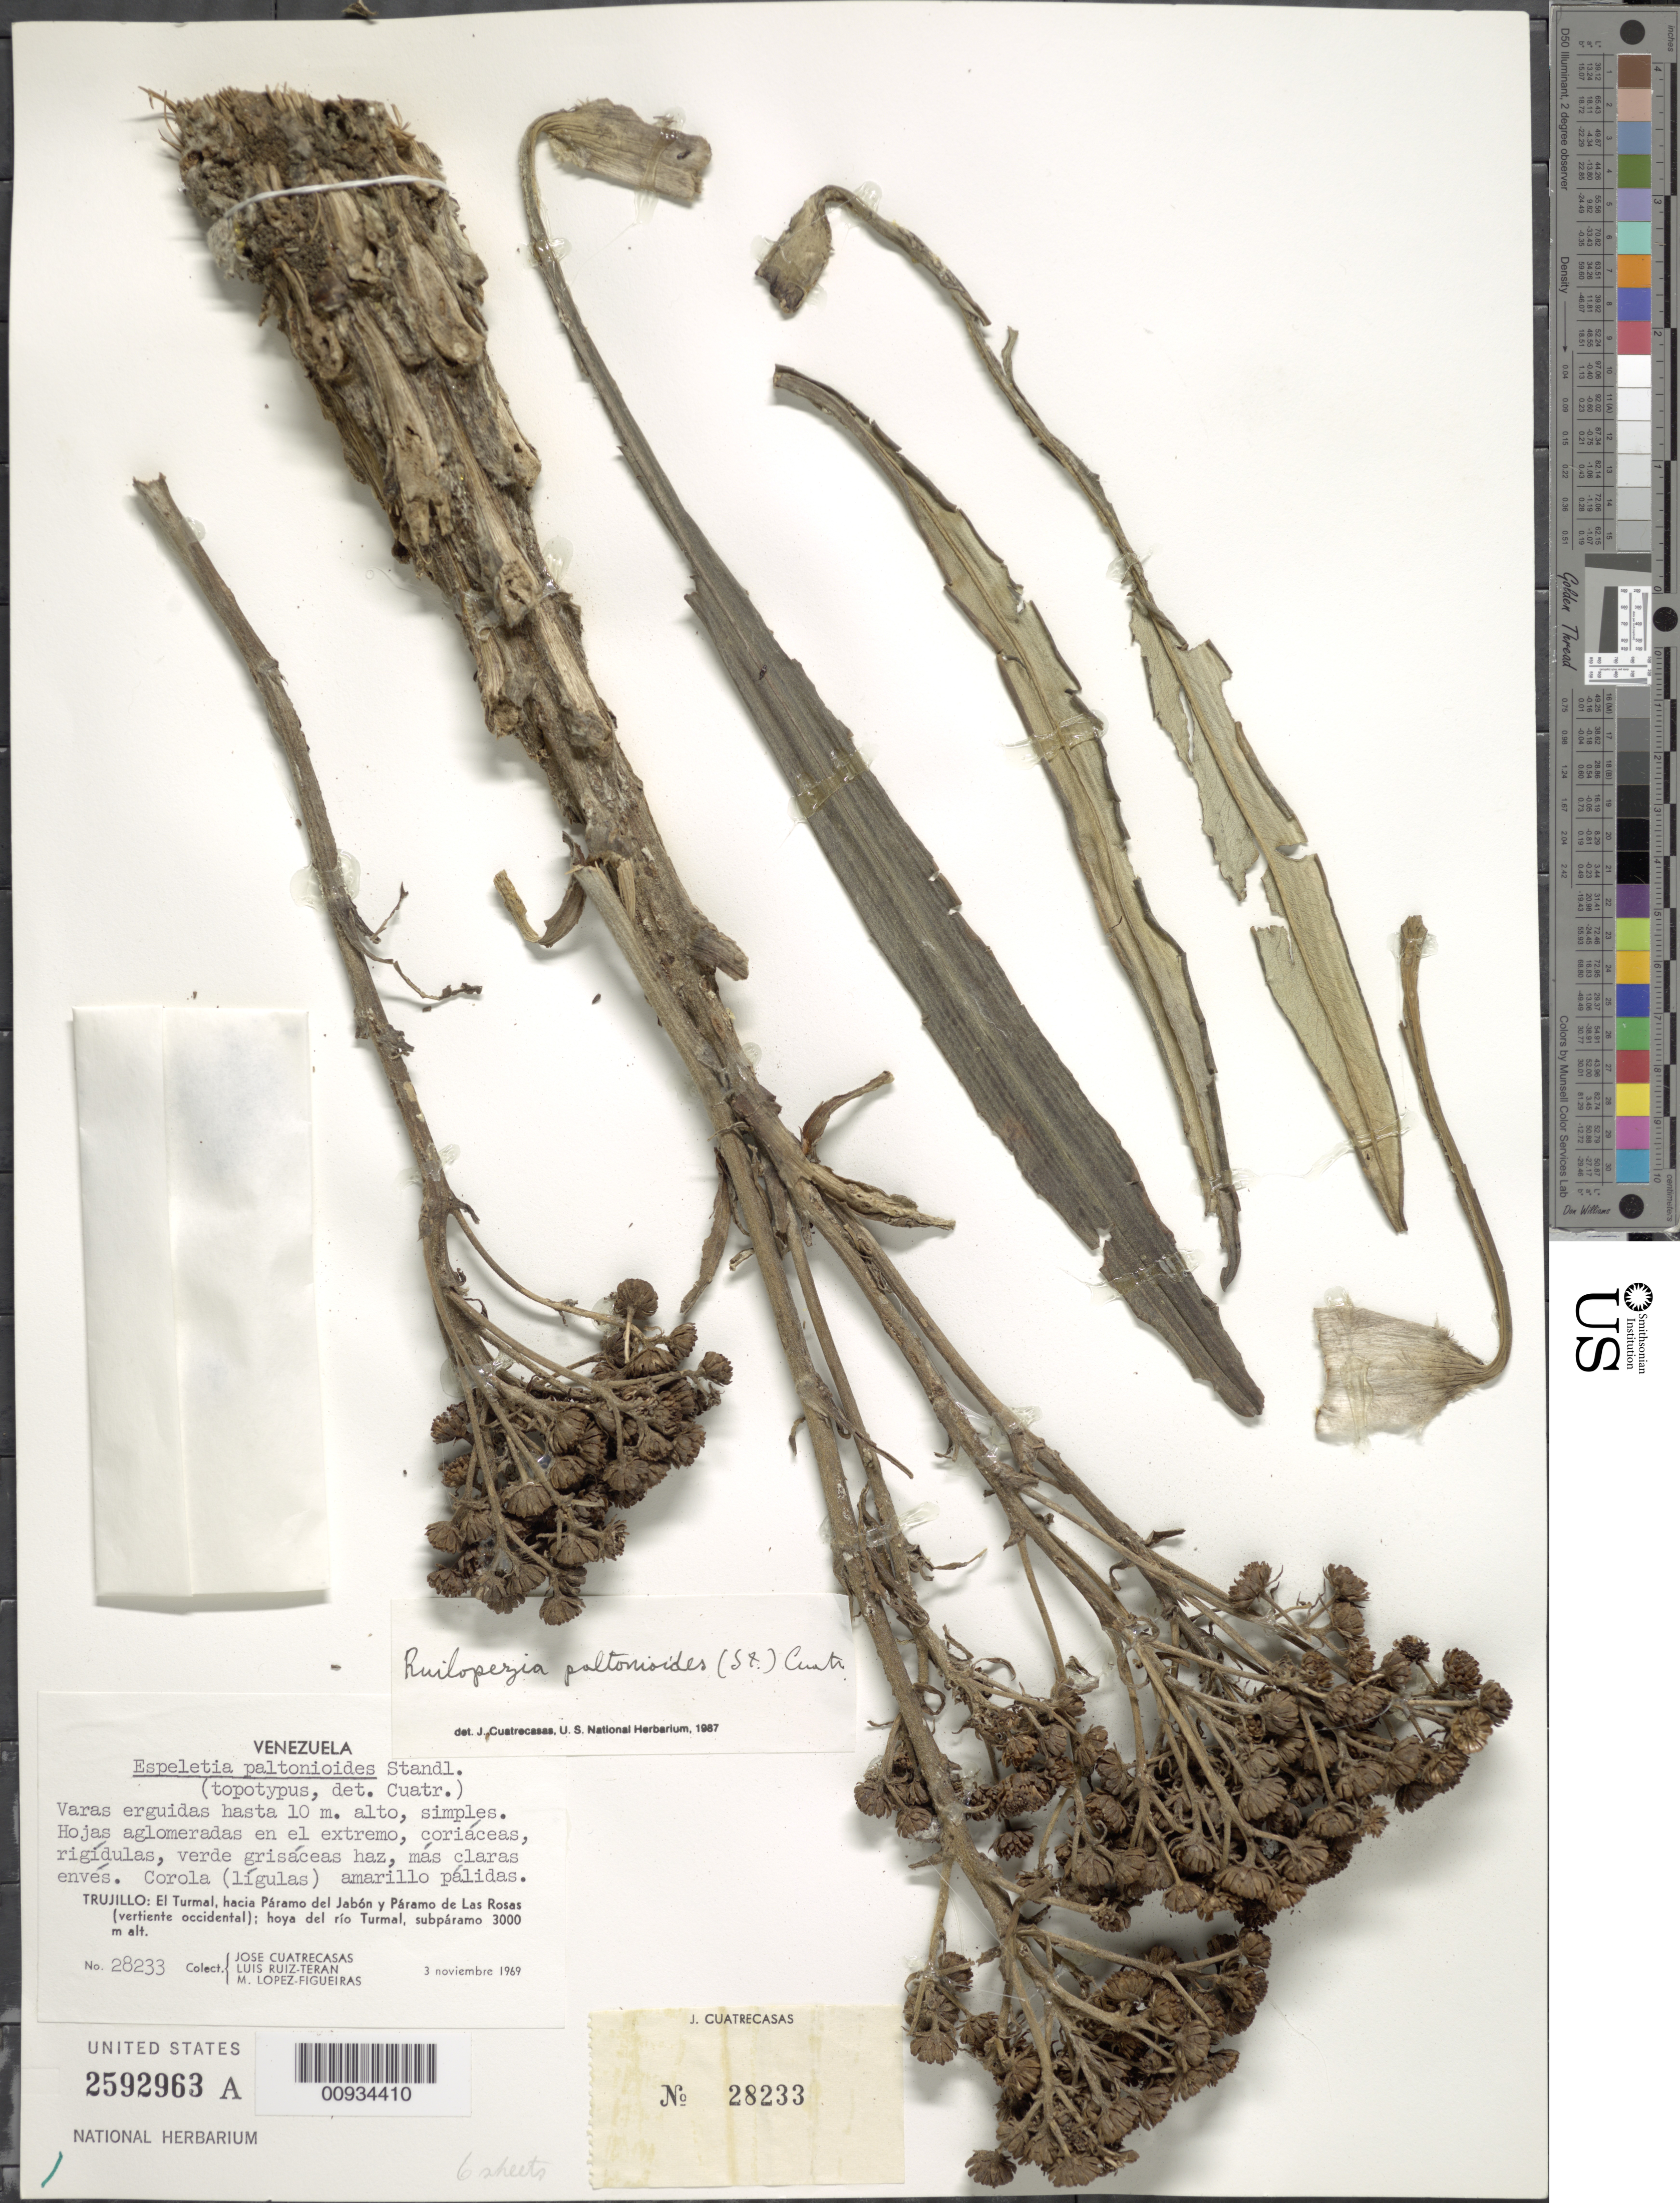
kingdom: Plantae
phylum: Tracheophyta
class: Magnoliopsida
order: Asterales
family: Asteraceae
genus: Ruilopezia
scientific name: Ruilopezia paltonioides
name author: (Standl.) Cuatrec.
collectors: J. Cuatrecasas, L. Teran & M. López Figueiras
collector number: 28233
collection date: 1969-11-03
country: Venezuela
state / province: Trujillo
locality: El Turmal, hacia Paramo del Jabon y Paramo de Las Rosas (vertiente occidental), hoya del Rio Turmal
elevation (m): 3000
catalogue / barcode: US 2592963A